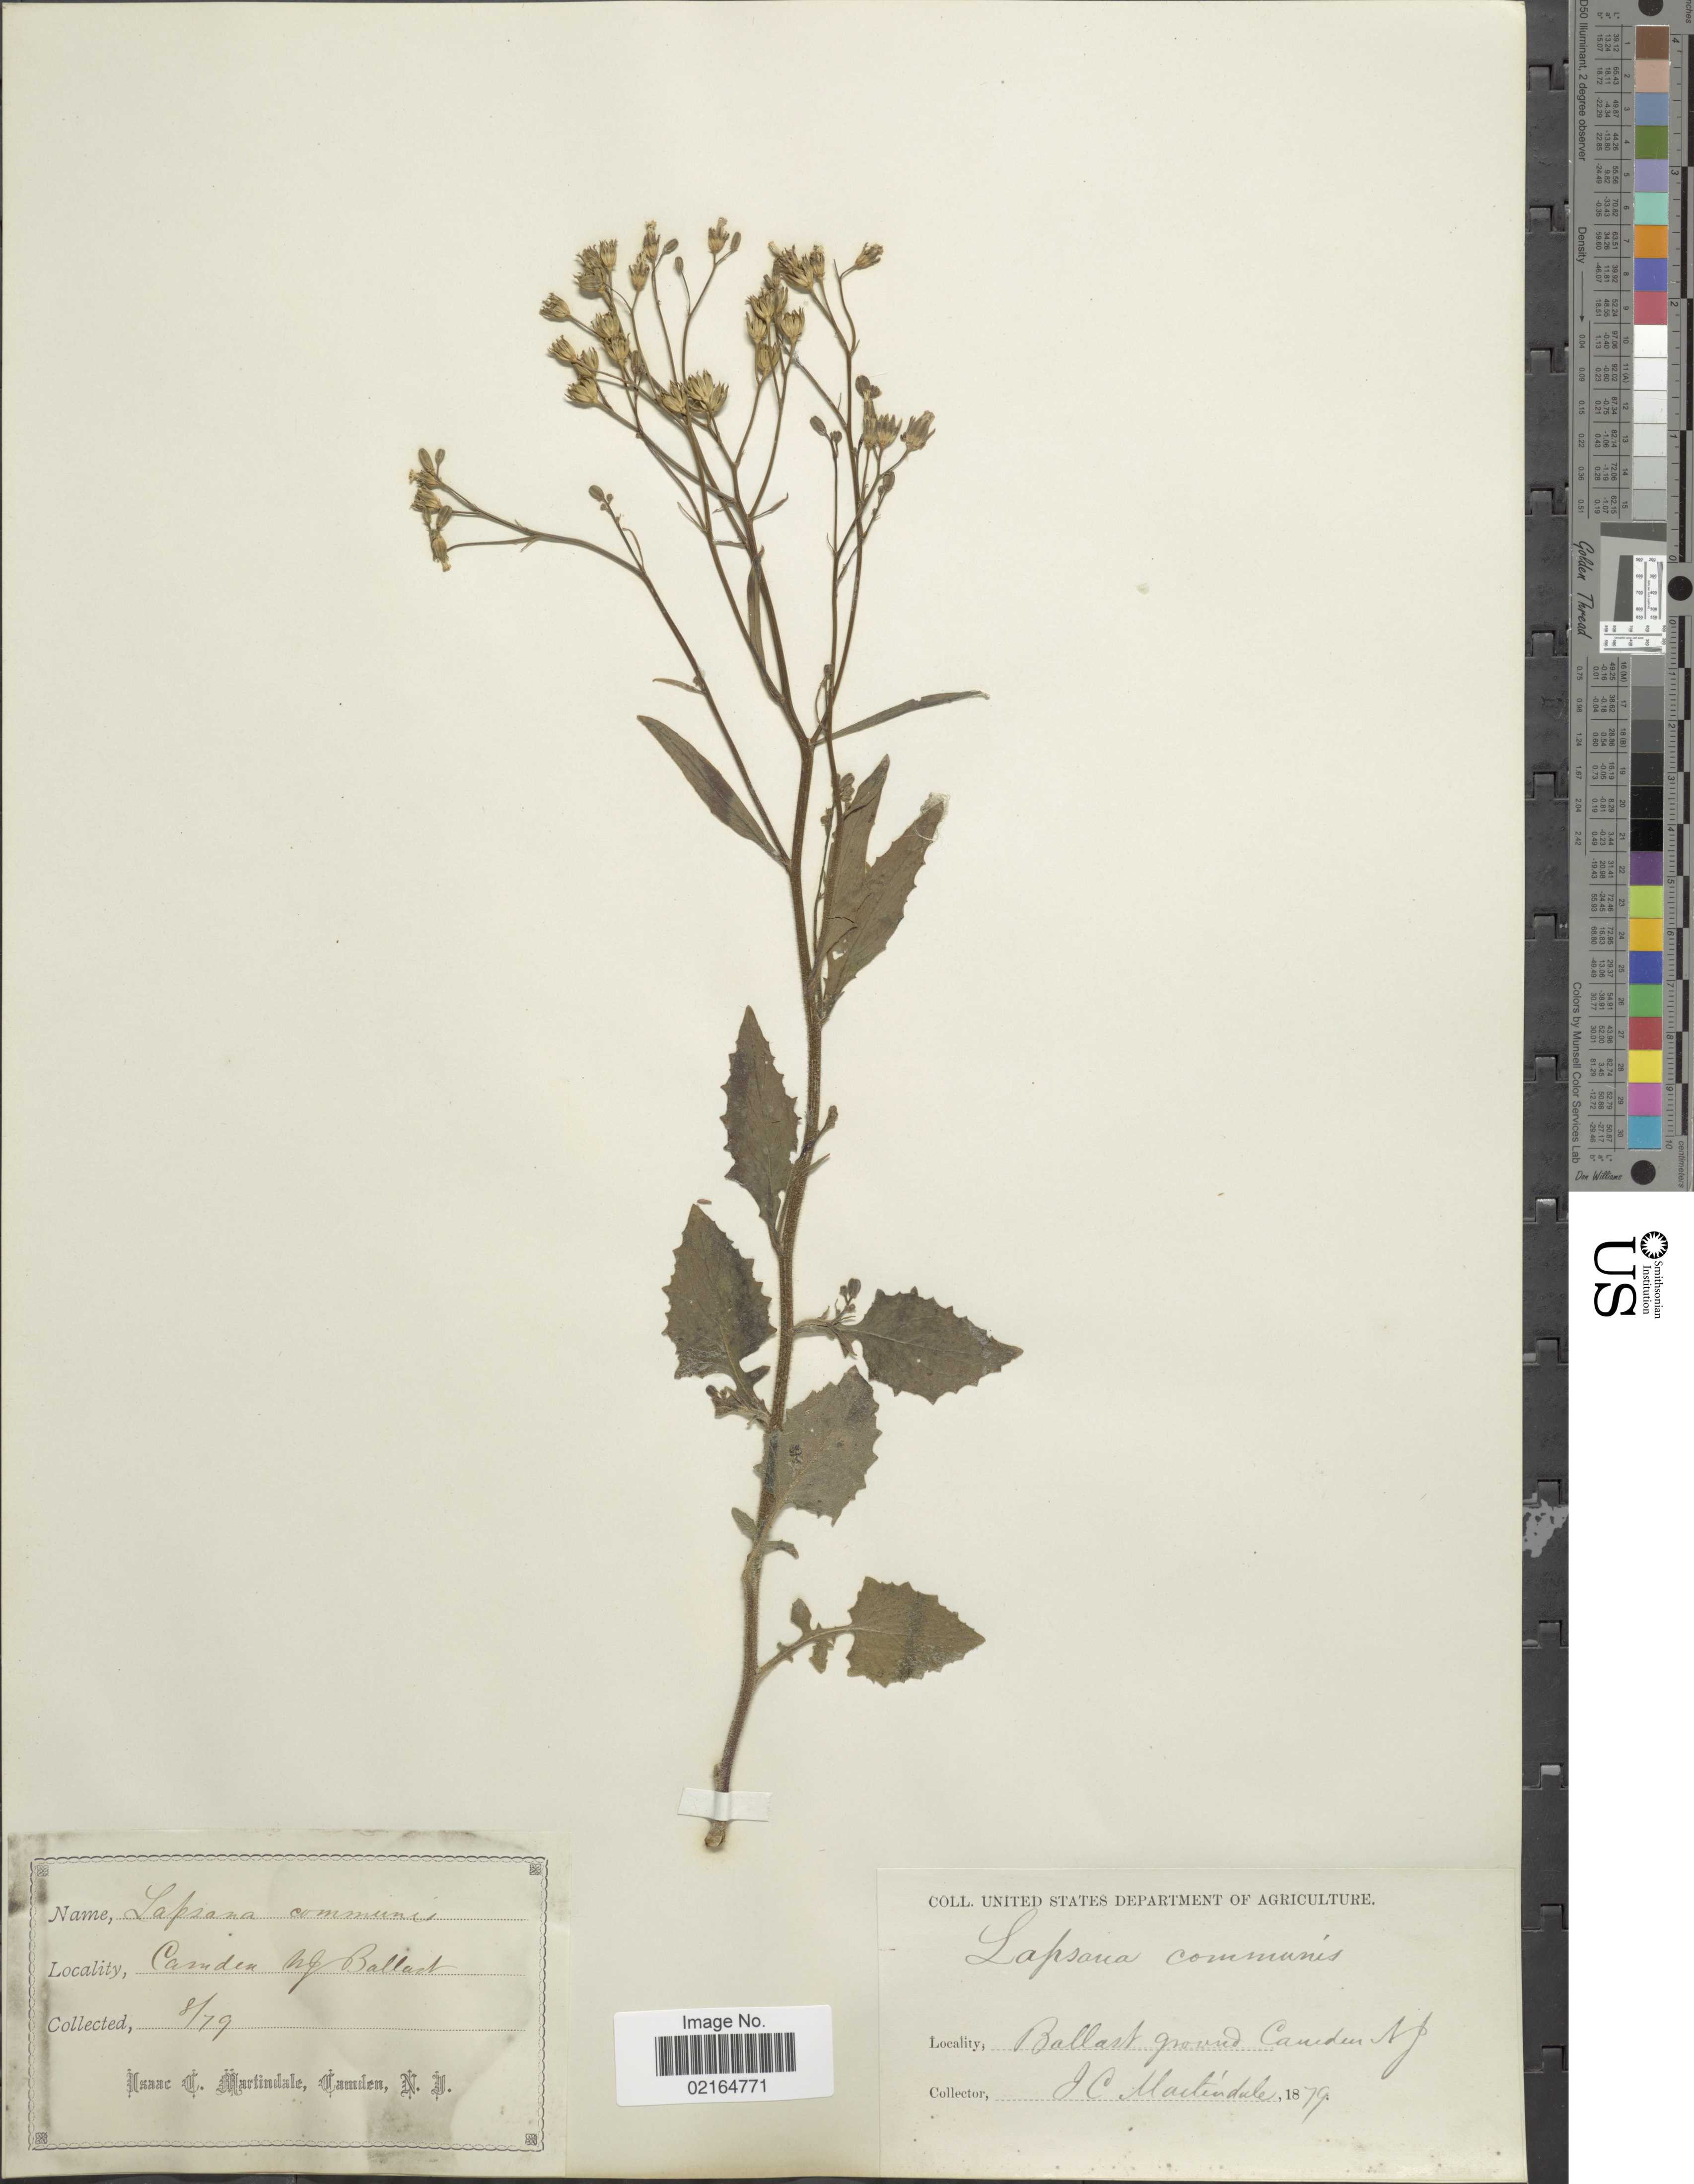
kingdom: Plantae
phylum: Tracheophyta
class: Magnoliopsida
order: Asterales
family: Asteraceae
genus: Lapsana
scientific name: Lapsana communis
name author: L.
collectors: I. C. Martindale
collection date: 1879-08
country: United States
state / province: New Jersey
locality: Camden, Ballard ground.